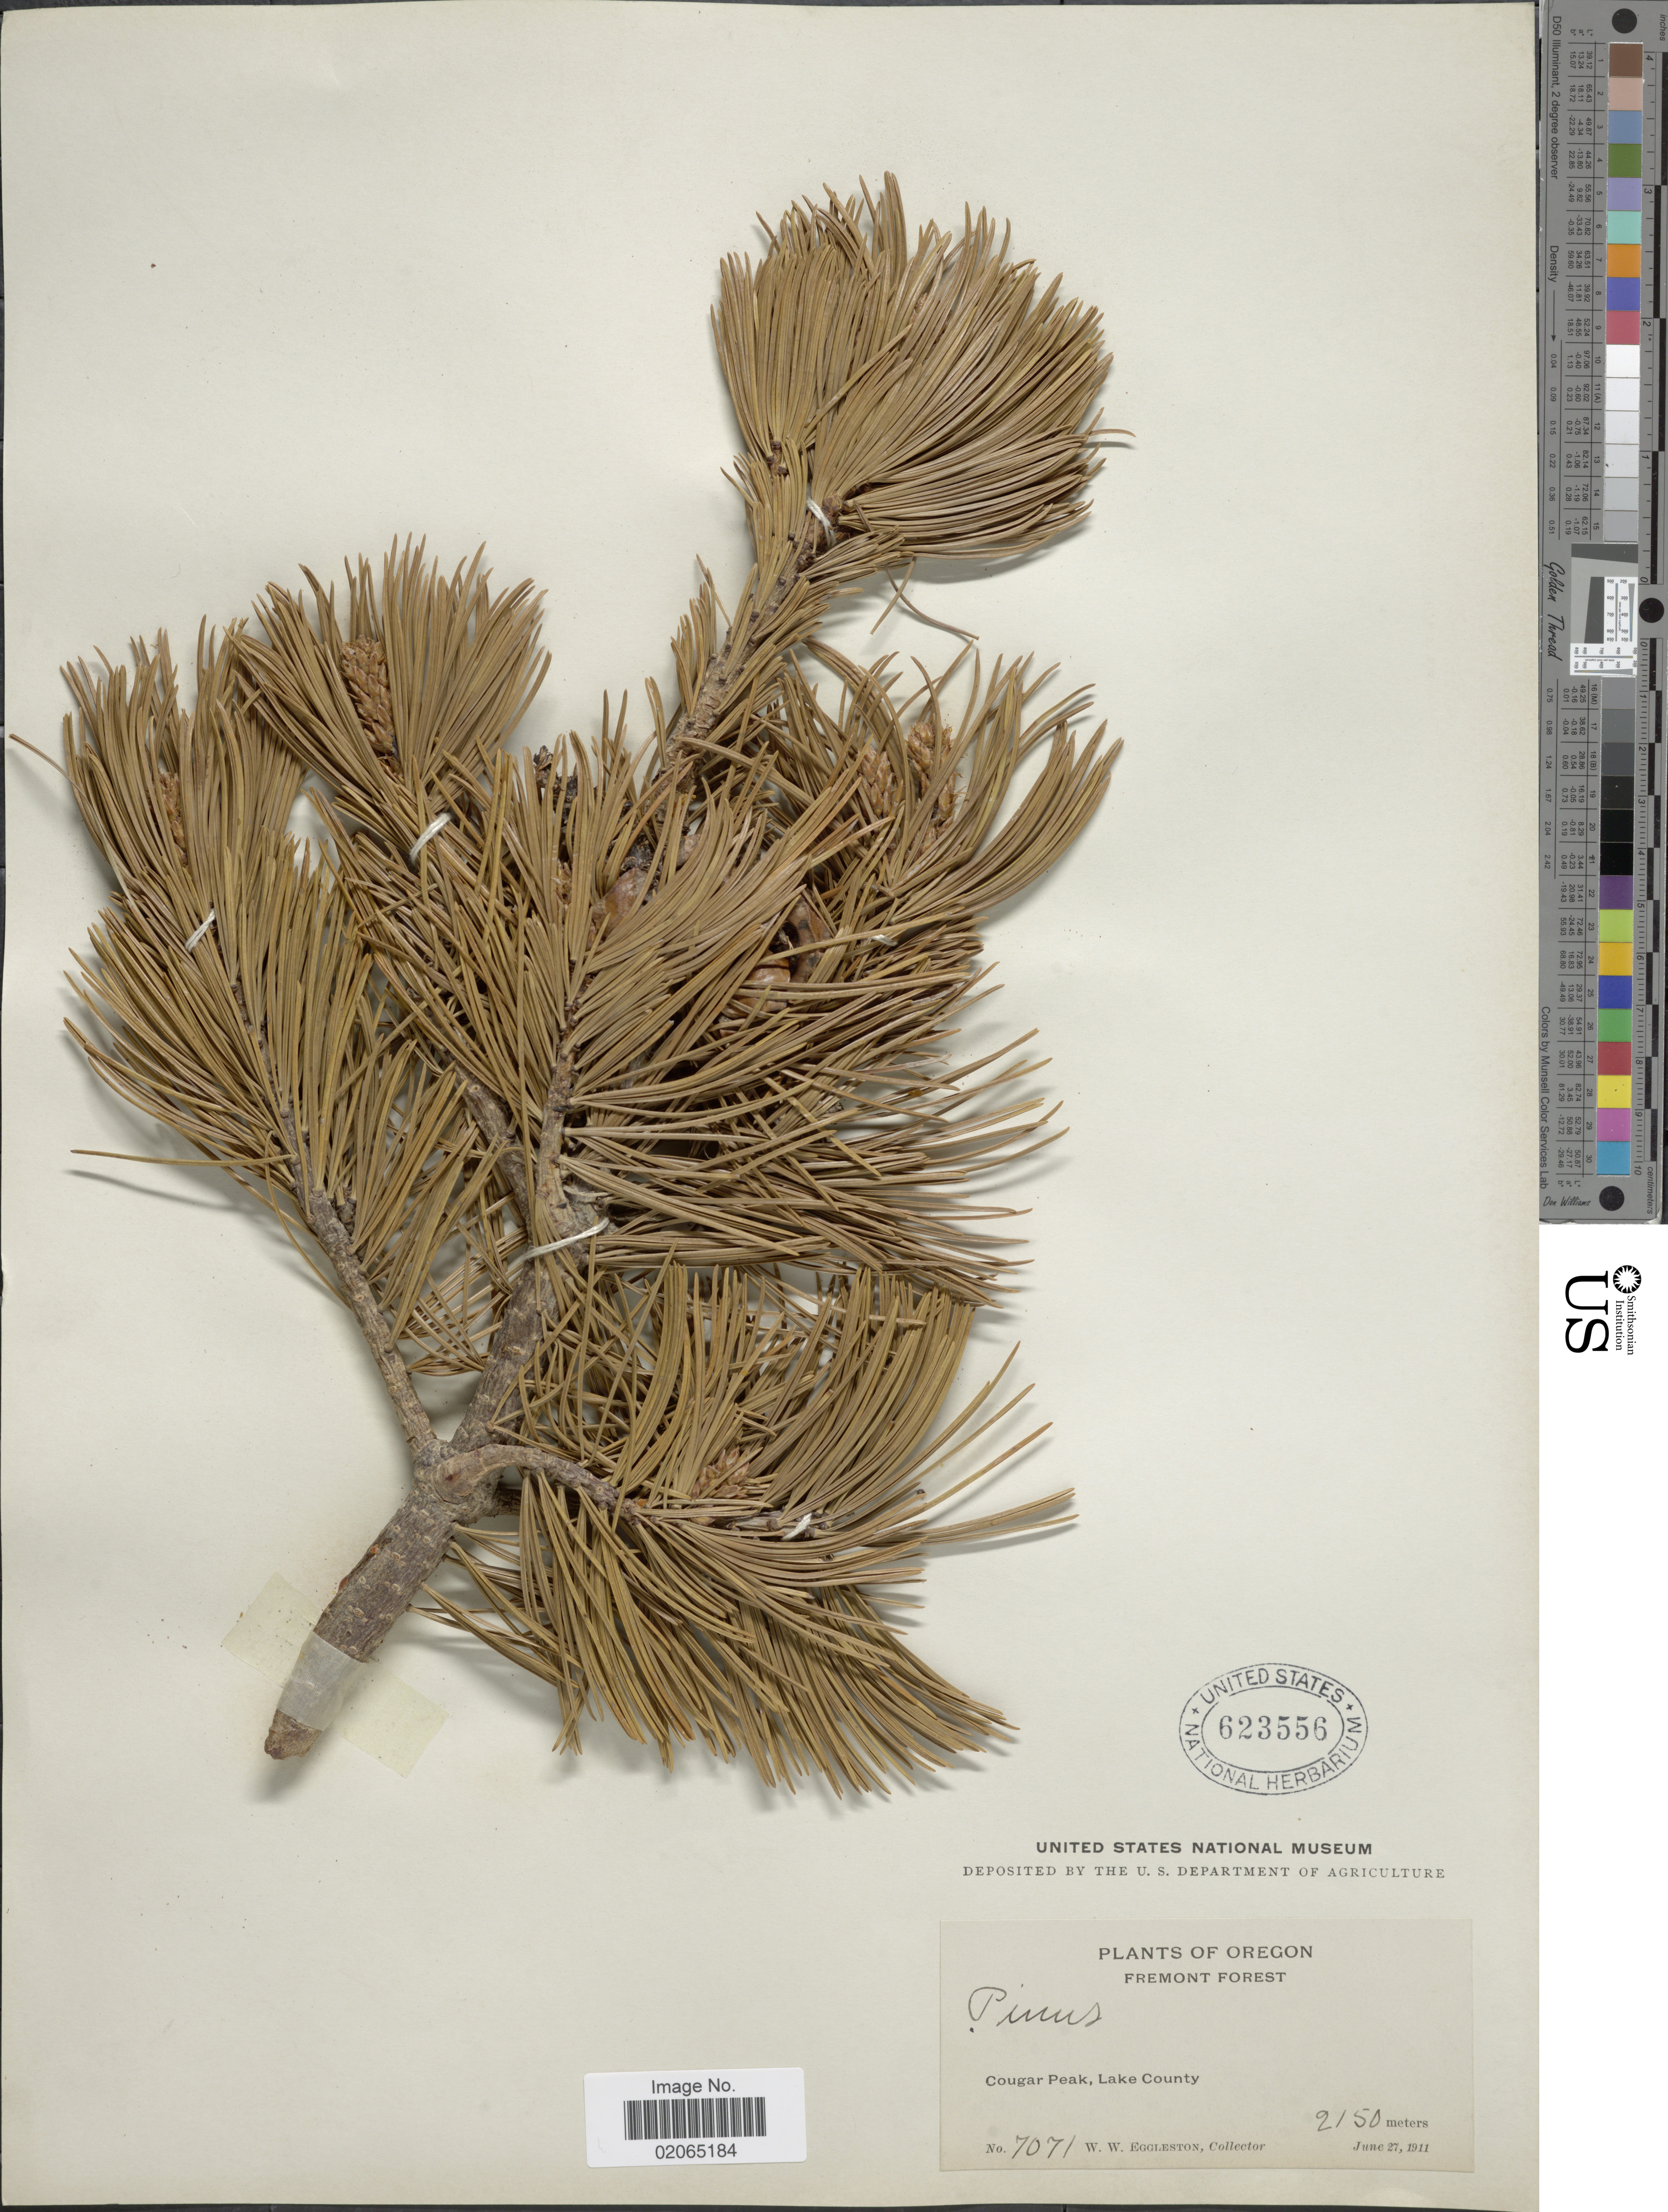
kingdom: Plantae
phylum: Tracheophyta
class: Pinopsida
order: Pinales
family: Pinaceae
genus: Pinus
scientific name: Pinus sp.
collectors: W. W. Eggleston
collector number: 7071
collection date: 1911-06-27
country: United States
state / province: Oregon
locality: Fremont Forest, Cougar Peak, Lake County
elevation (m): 2150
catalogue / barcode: US 623556